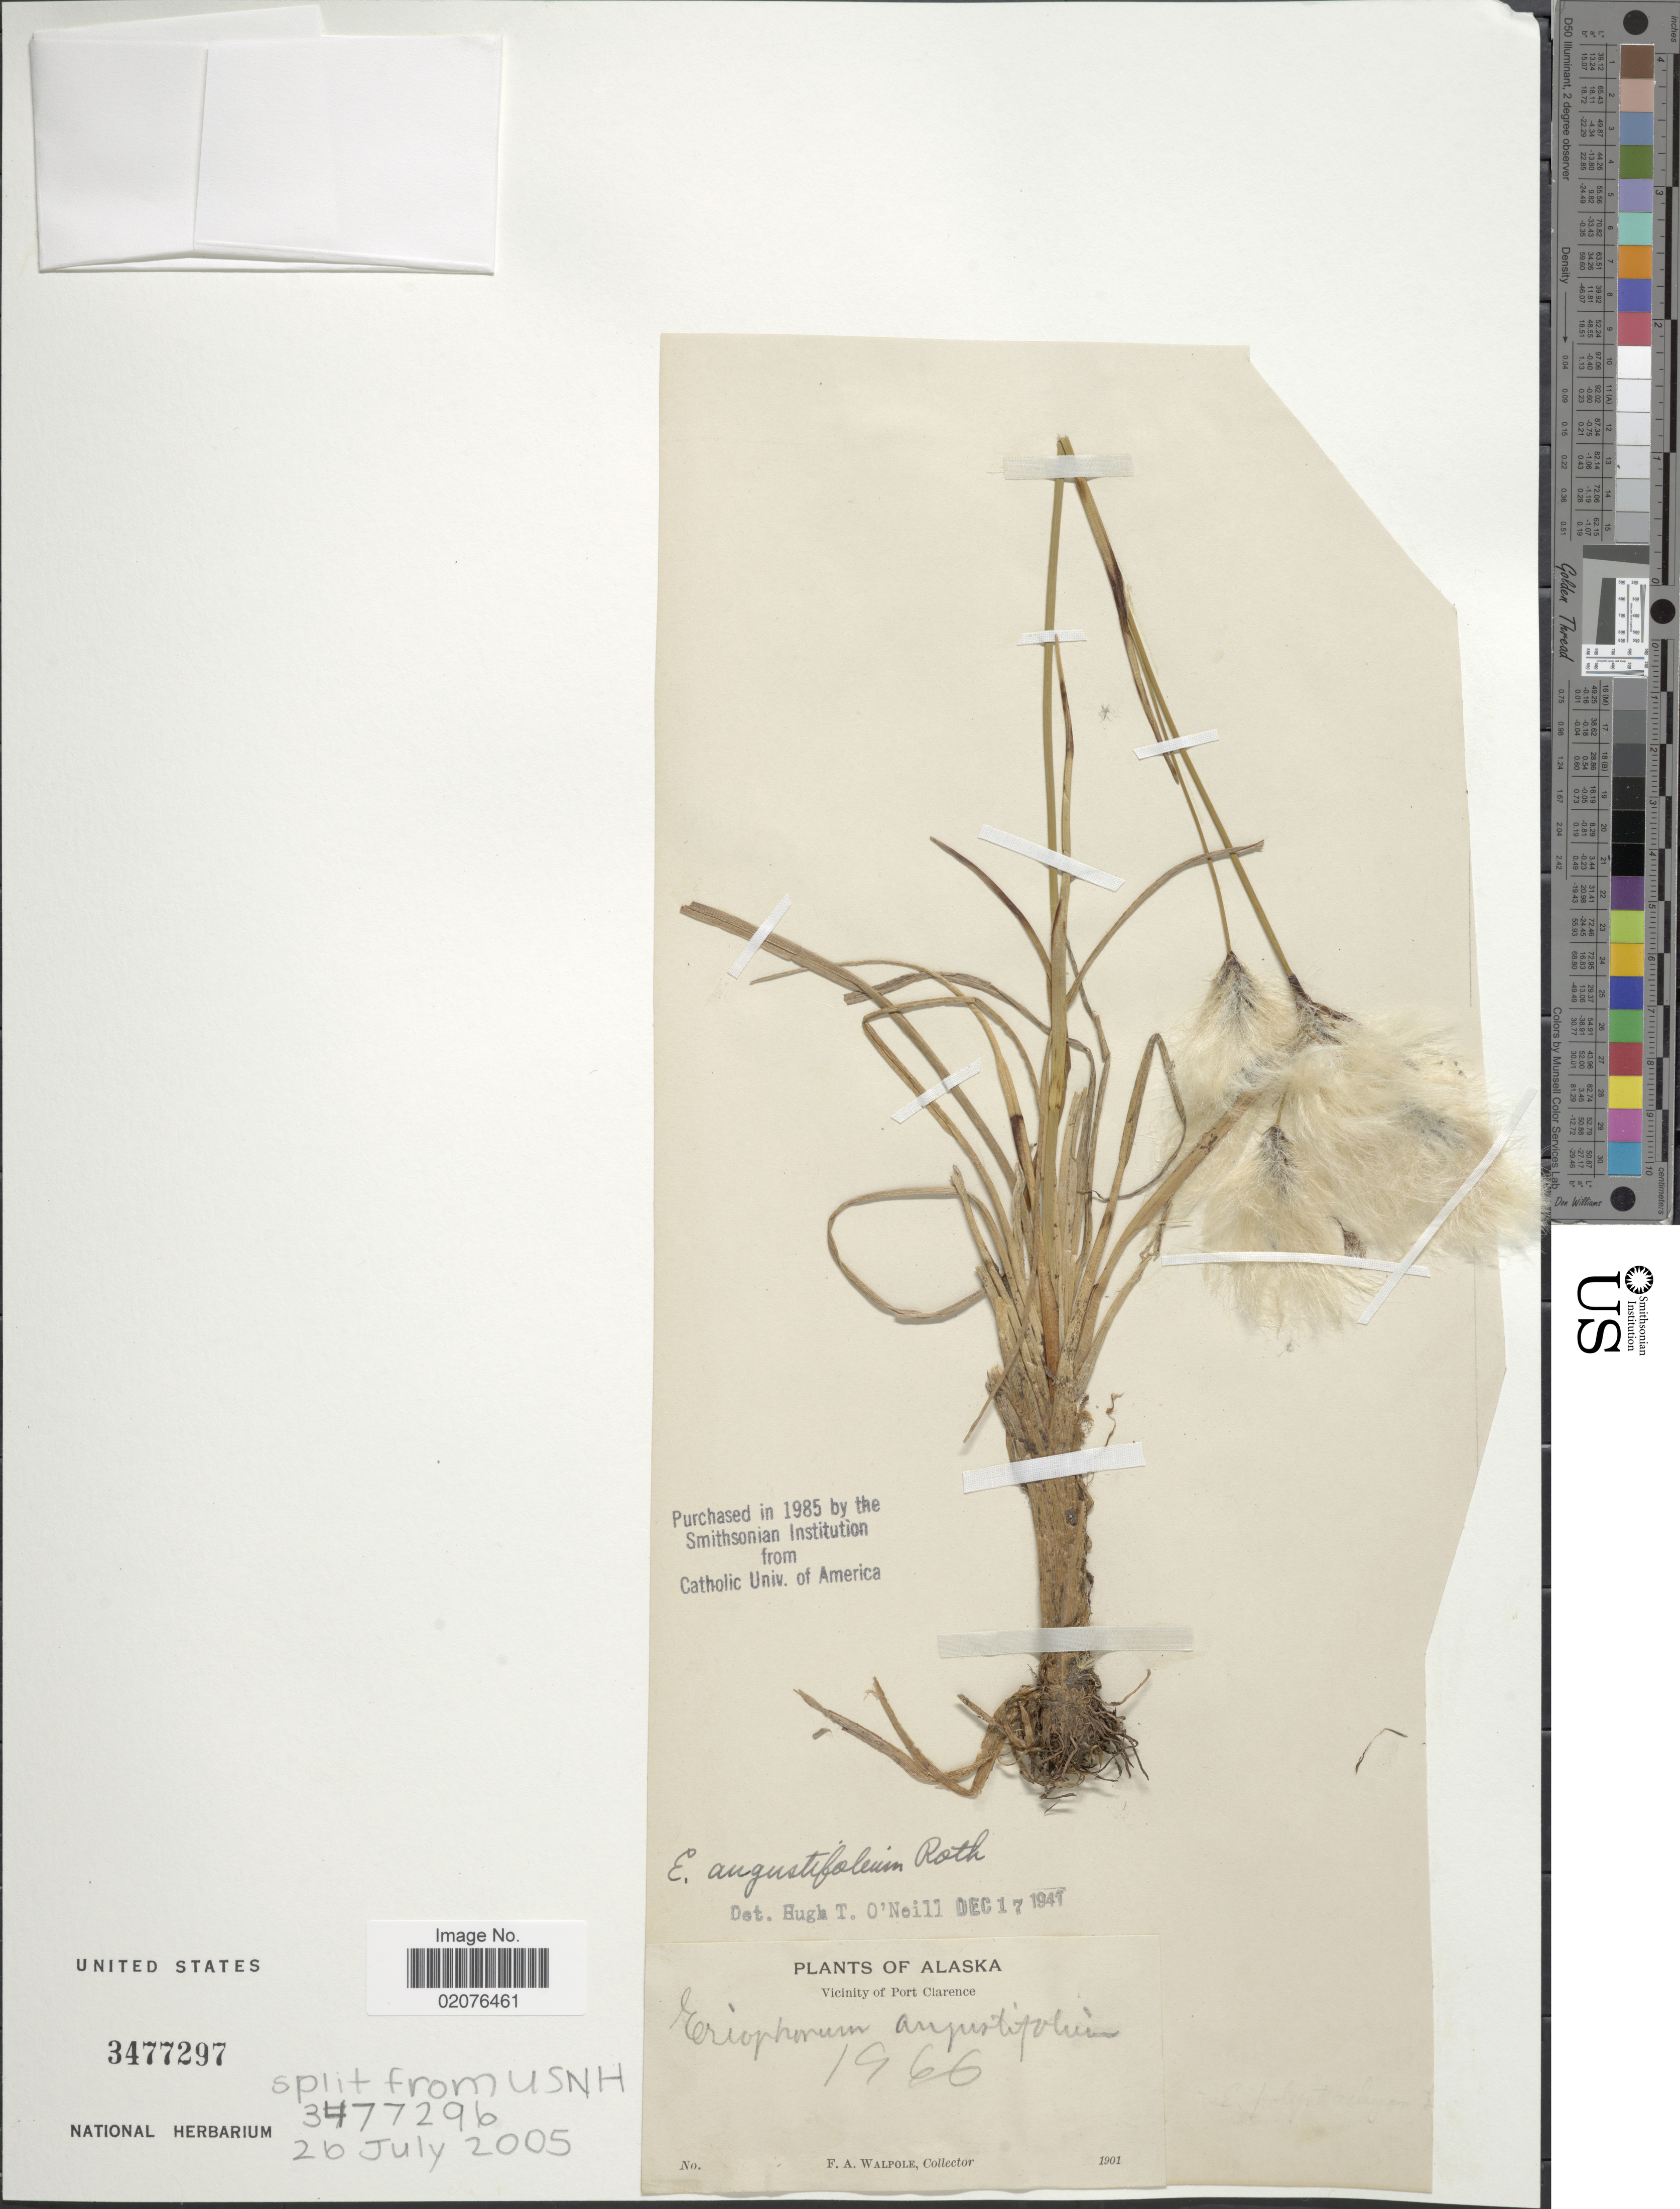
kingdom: Plantae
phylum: Tracheophyta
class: Liliopsida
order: Poales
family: Cyperaceae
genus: Eriophorum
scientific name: Eriophorum angustifolium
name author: Honck.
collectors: F. Walpole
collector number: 1966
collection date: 1901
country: United States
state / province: Alaska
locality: Vicinity of Port Clarence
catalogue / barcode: US 3477297